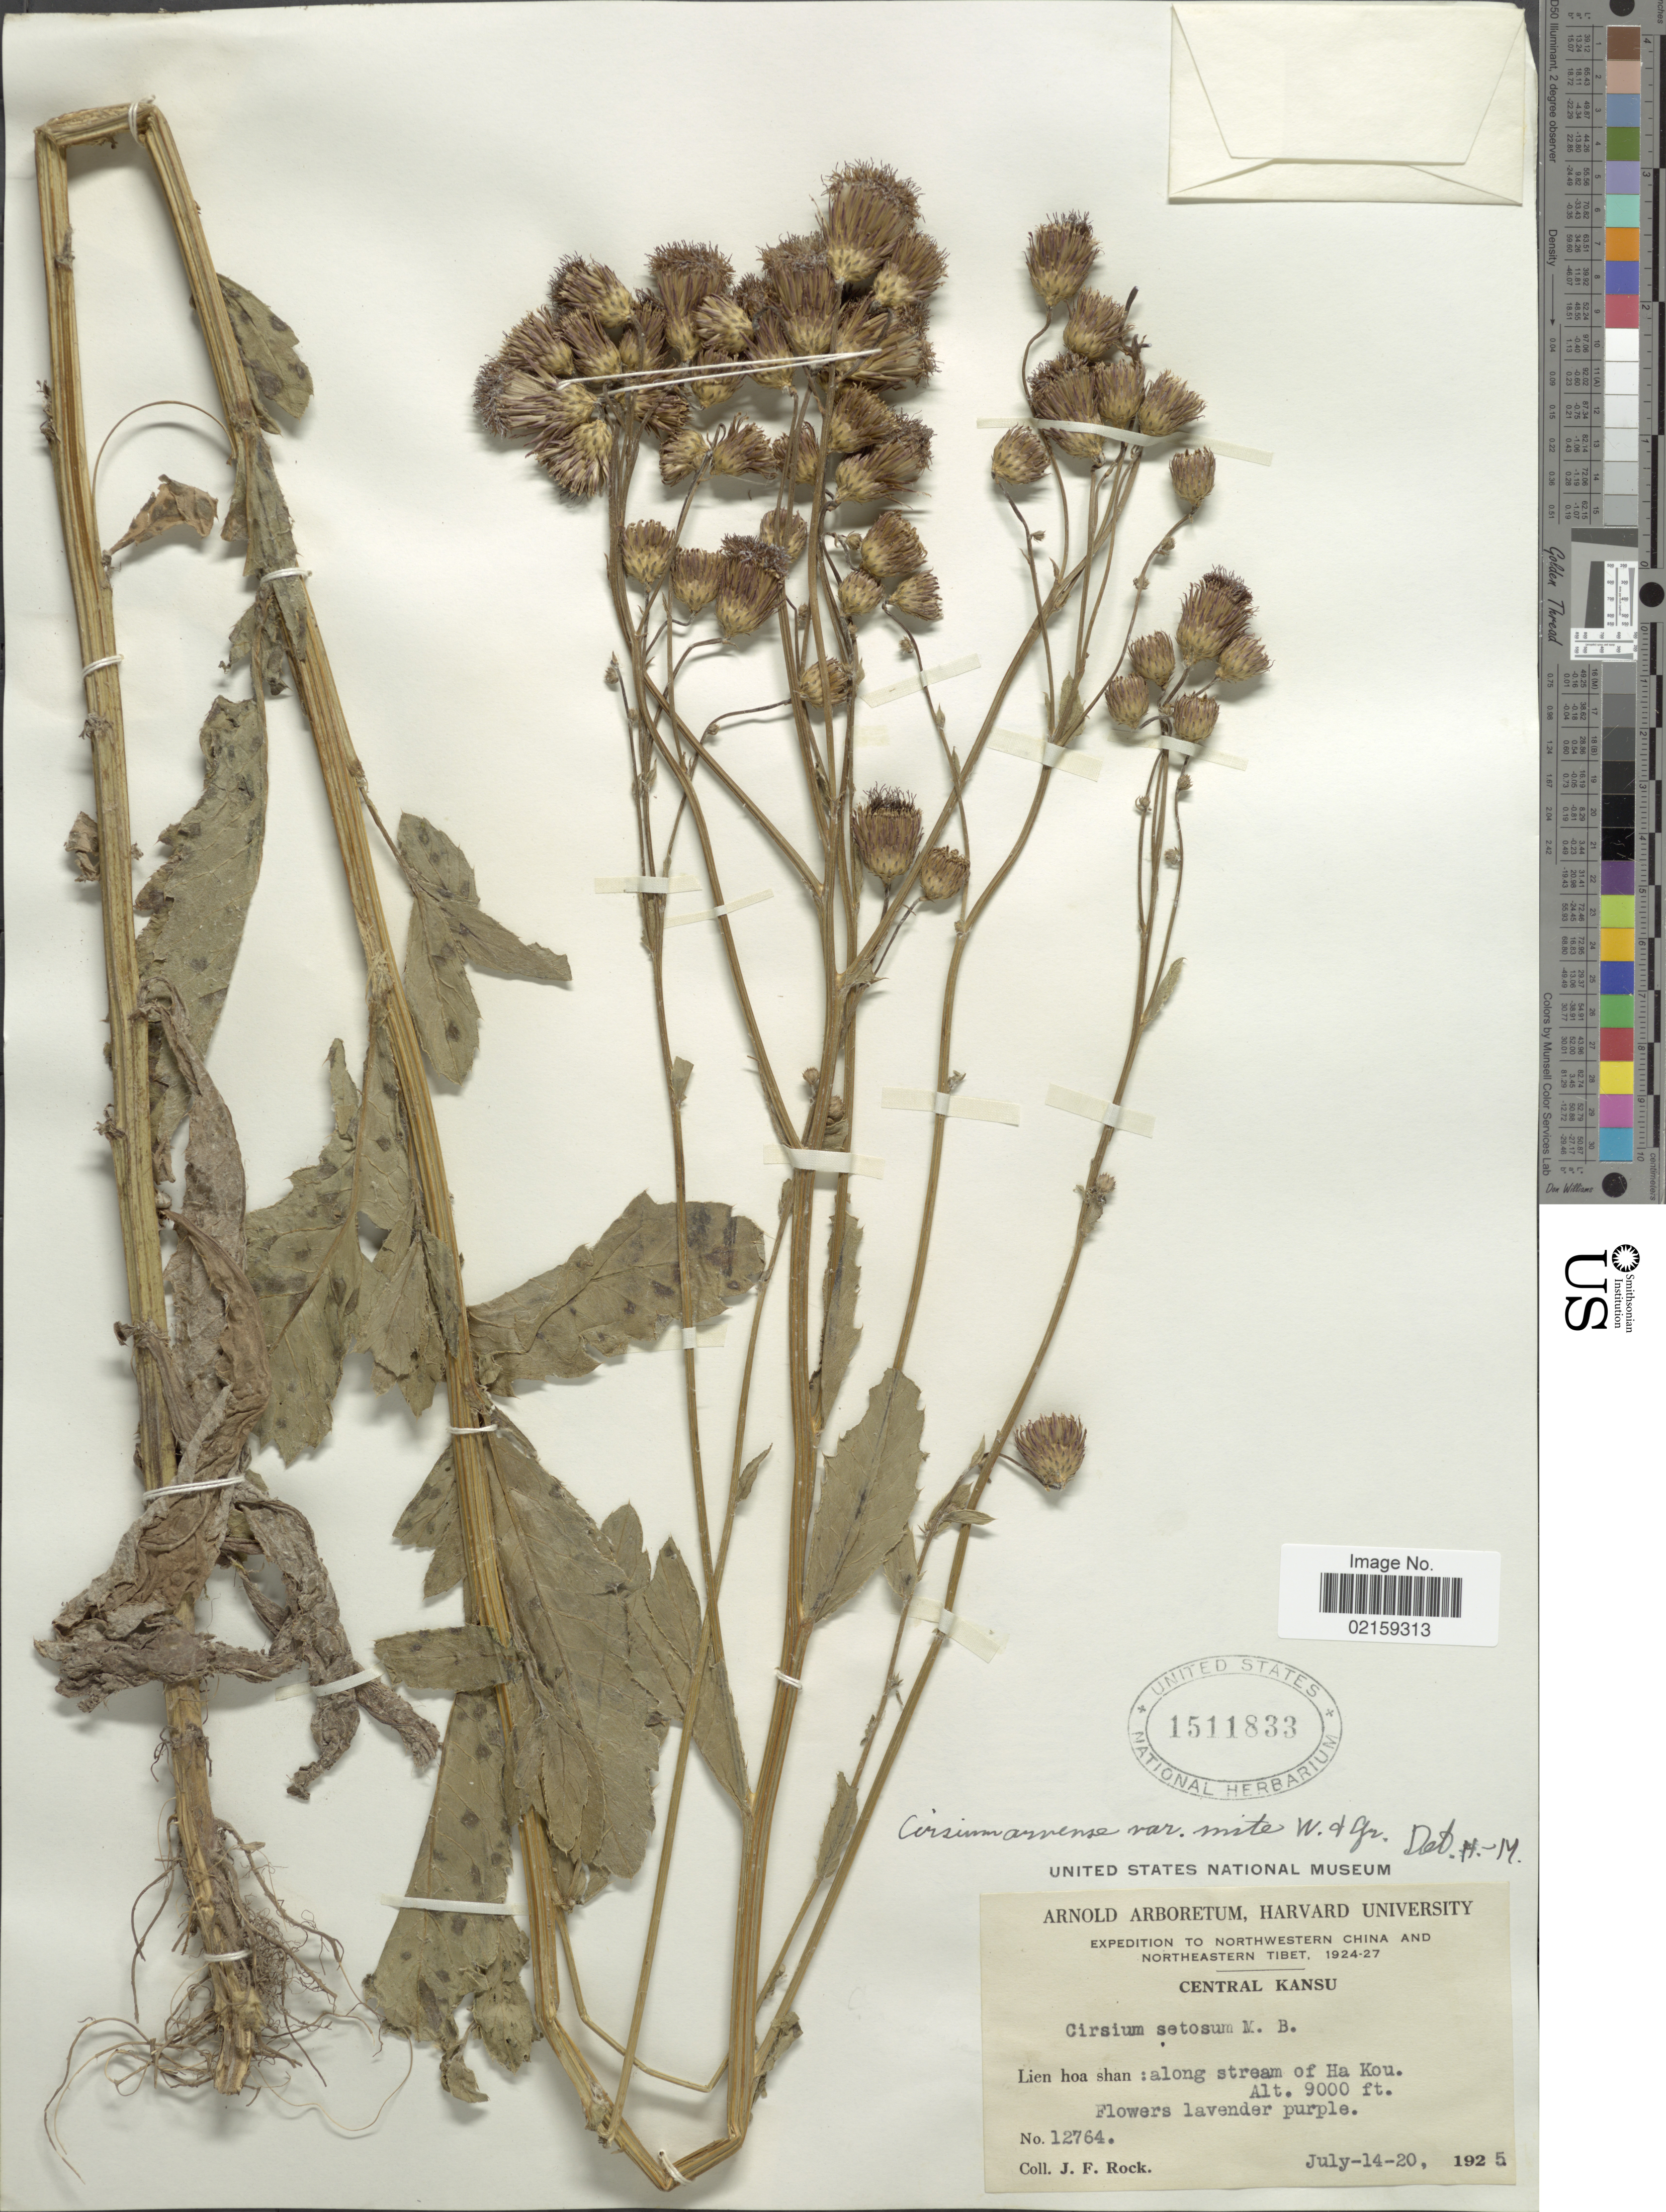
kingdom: Plantae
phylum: Tracheophyta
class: Magnoliopsida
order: Asterales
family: Asteraceae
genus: Cirsium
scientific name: Cirsium arvense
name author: (L.) Scop.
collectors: J. Rock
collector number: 12764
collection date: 1925-07-14/1925-07-20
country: China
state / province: Gansu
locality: Central Kansu. Lien hoa shan: along stream of Ha Kou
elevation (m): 2743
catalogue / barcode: US 1511833